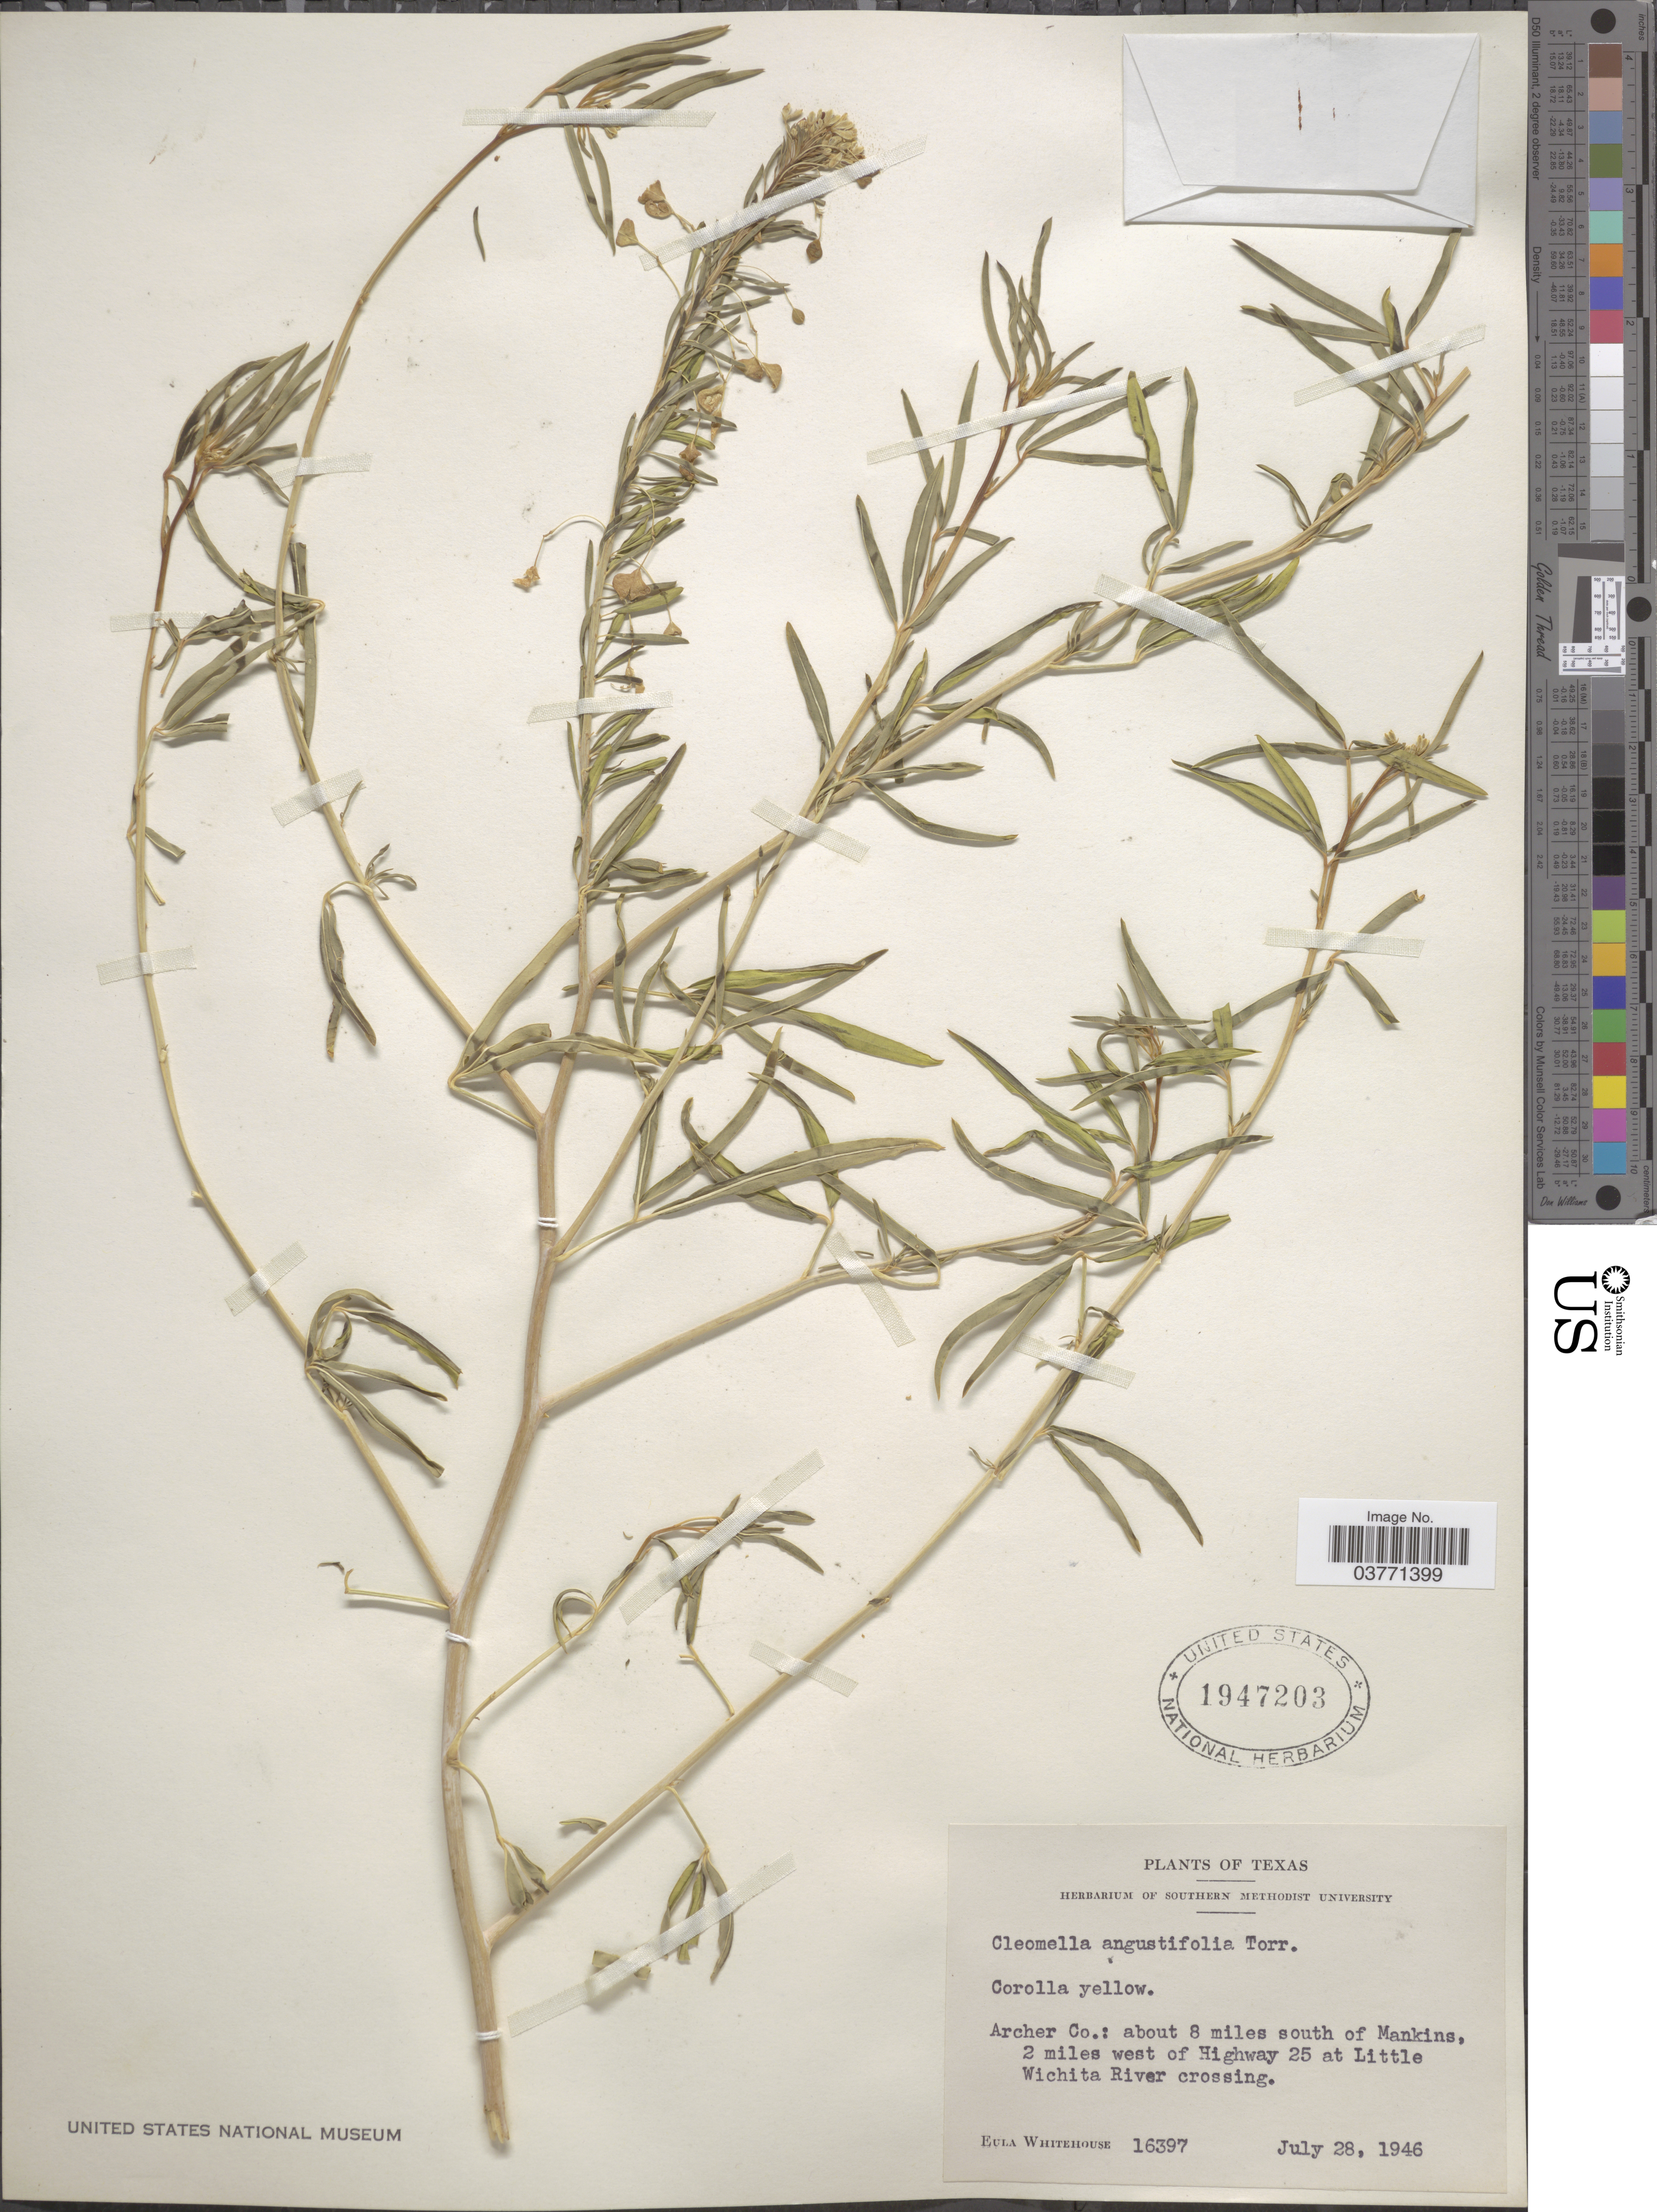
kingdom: Plantae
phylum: Tracheophyta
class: Magnoliopsida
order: Brassicales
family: Cleomaceae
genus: Cleomella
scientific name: Cleomella angustifolia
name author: Torr.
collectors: E. Whitehouse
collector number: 16397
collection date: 1946-07-28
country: United States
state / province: Texas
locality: Archer Co.: about 8 miles south of Mankins, 2 miles west of Highway 25 at Little Wichita River crossing.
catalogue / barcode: US 1947203